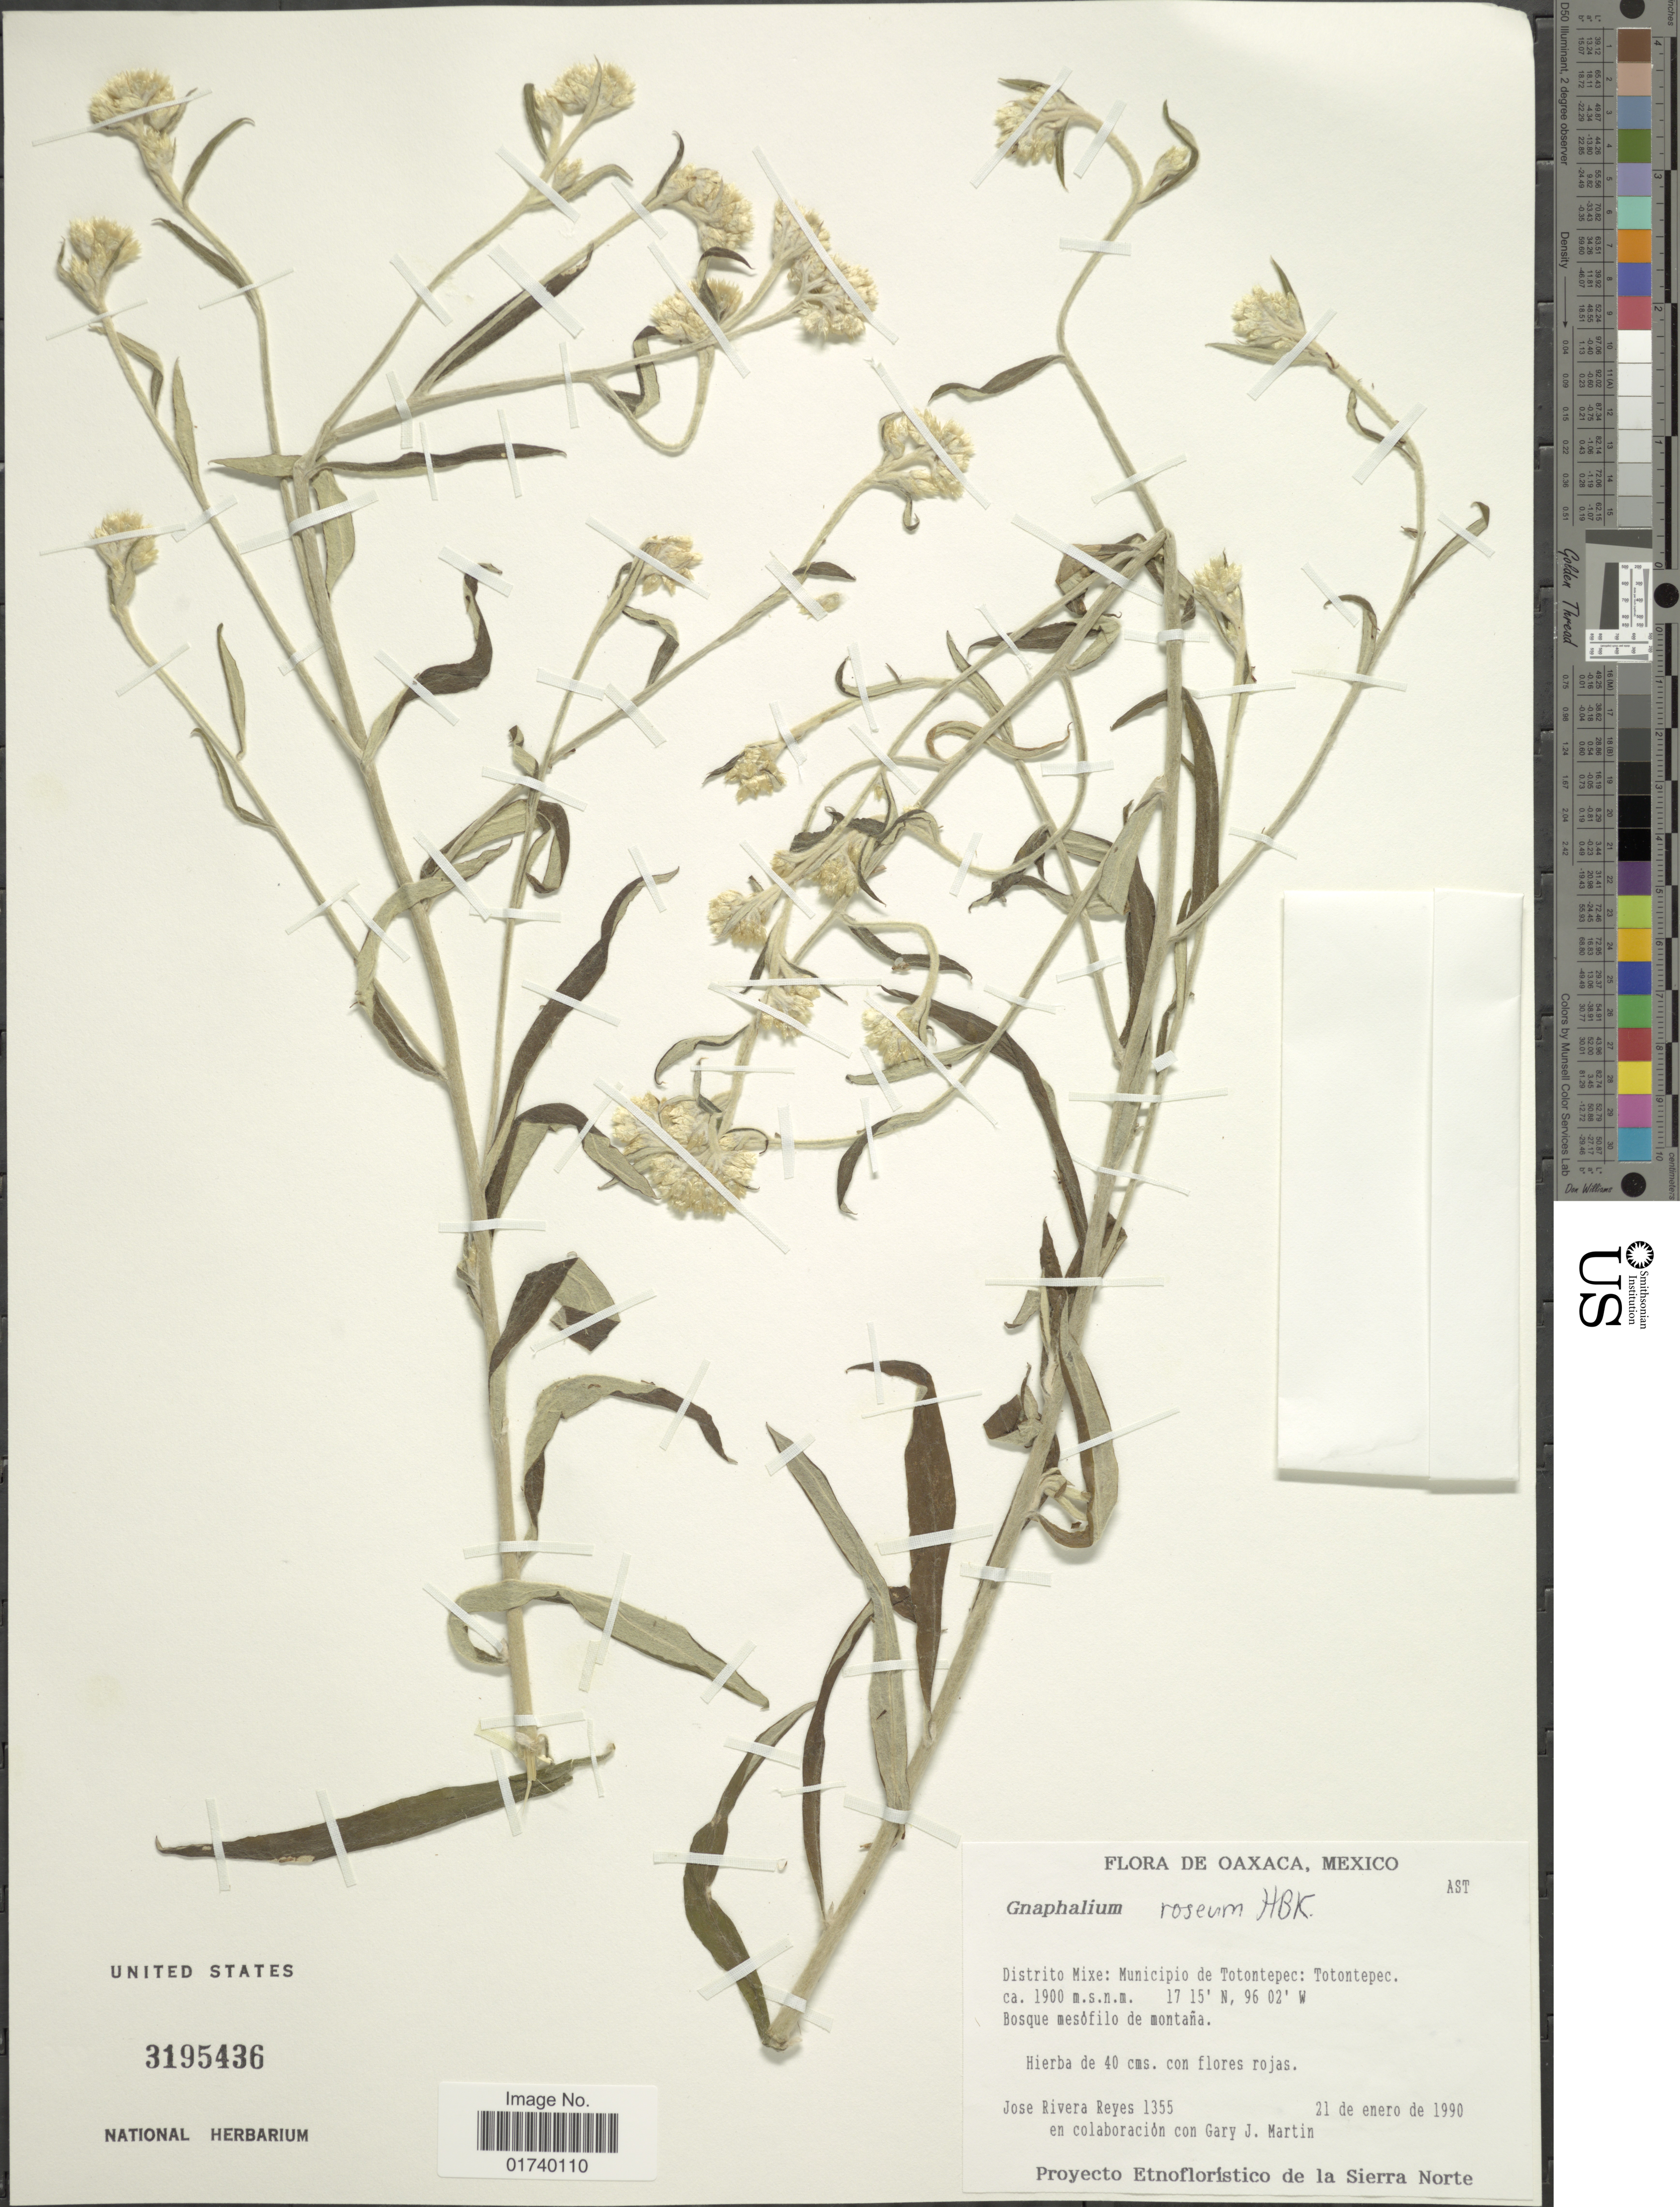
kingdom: Plantae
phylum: Tracheophyta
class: Magnoliopsida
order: Asterales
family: Asteraceae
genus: Pseudognaphalium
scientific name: Pseudognaphalium attenuatum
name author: (DC.) Anderb.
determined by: Nesom, Guy L.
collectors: J. Reyes & G. J. Martin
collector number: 1355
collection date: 1990-01-21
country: Mexico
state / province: Oaxaca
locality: Distrito Mixe: Municipio de Tototepec: Tepitongo.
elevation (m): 1900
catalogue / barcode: US 3195436